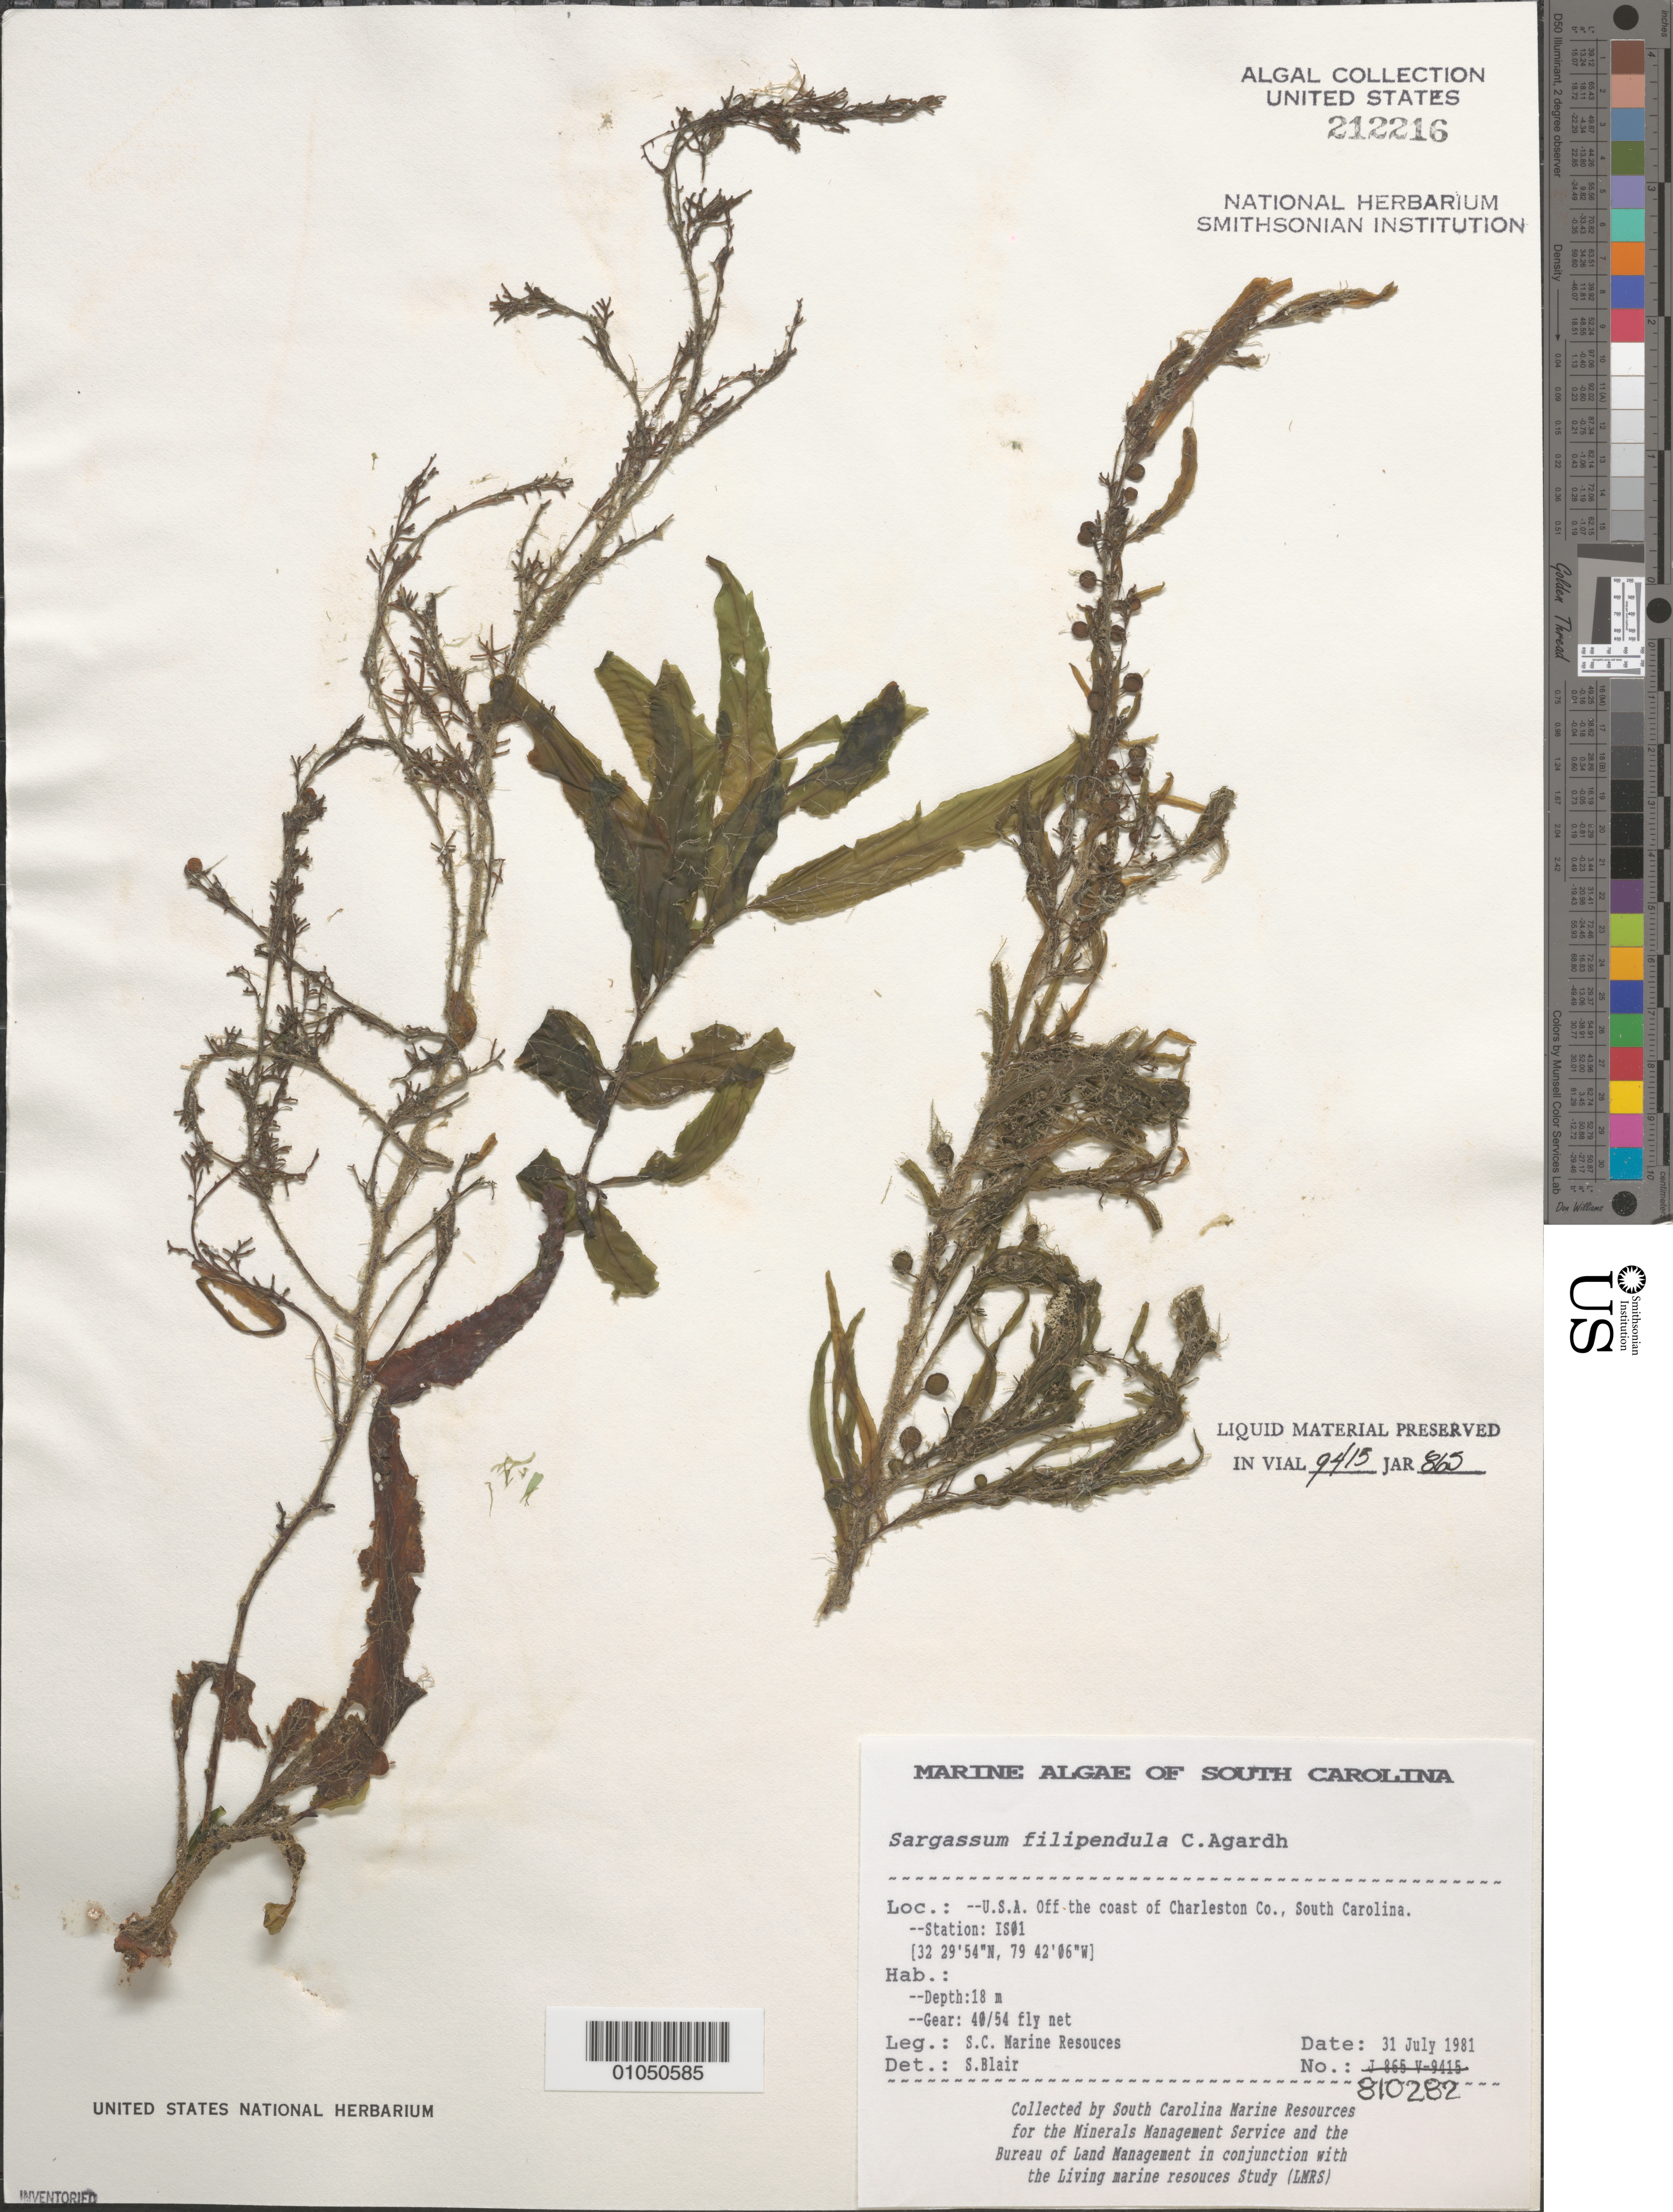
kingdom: Chromista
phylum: Ochrophyta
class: Phaeophyceae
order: Fucales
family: Sargassaceae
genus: Sargassum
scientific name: Sargassum filipendula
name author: C. Agardh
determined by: Blair, S. M.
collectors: South Carolina Marine Resources for BLM/MMS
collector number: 810282 Station IS01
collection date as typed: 31 Jul 1981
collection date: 1981-07-31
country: United States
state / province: South Carolina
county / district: Charleston County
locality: Off coast of Charleston County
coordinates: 32 29'54"N, 79 42'06"W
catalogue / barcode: US 212216